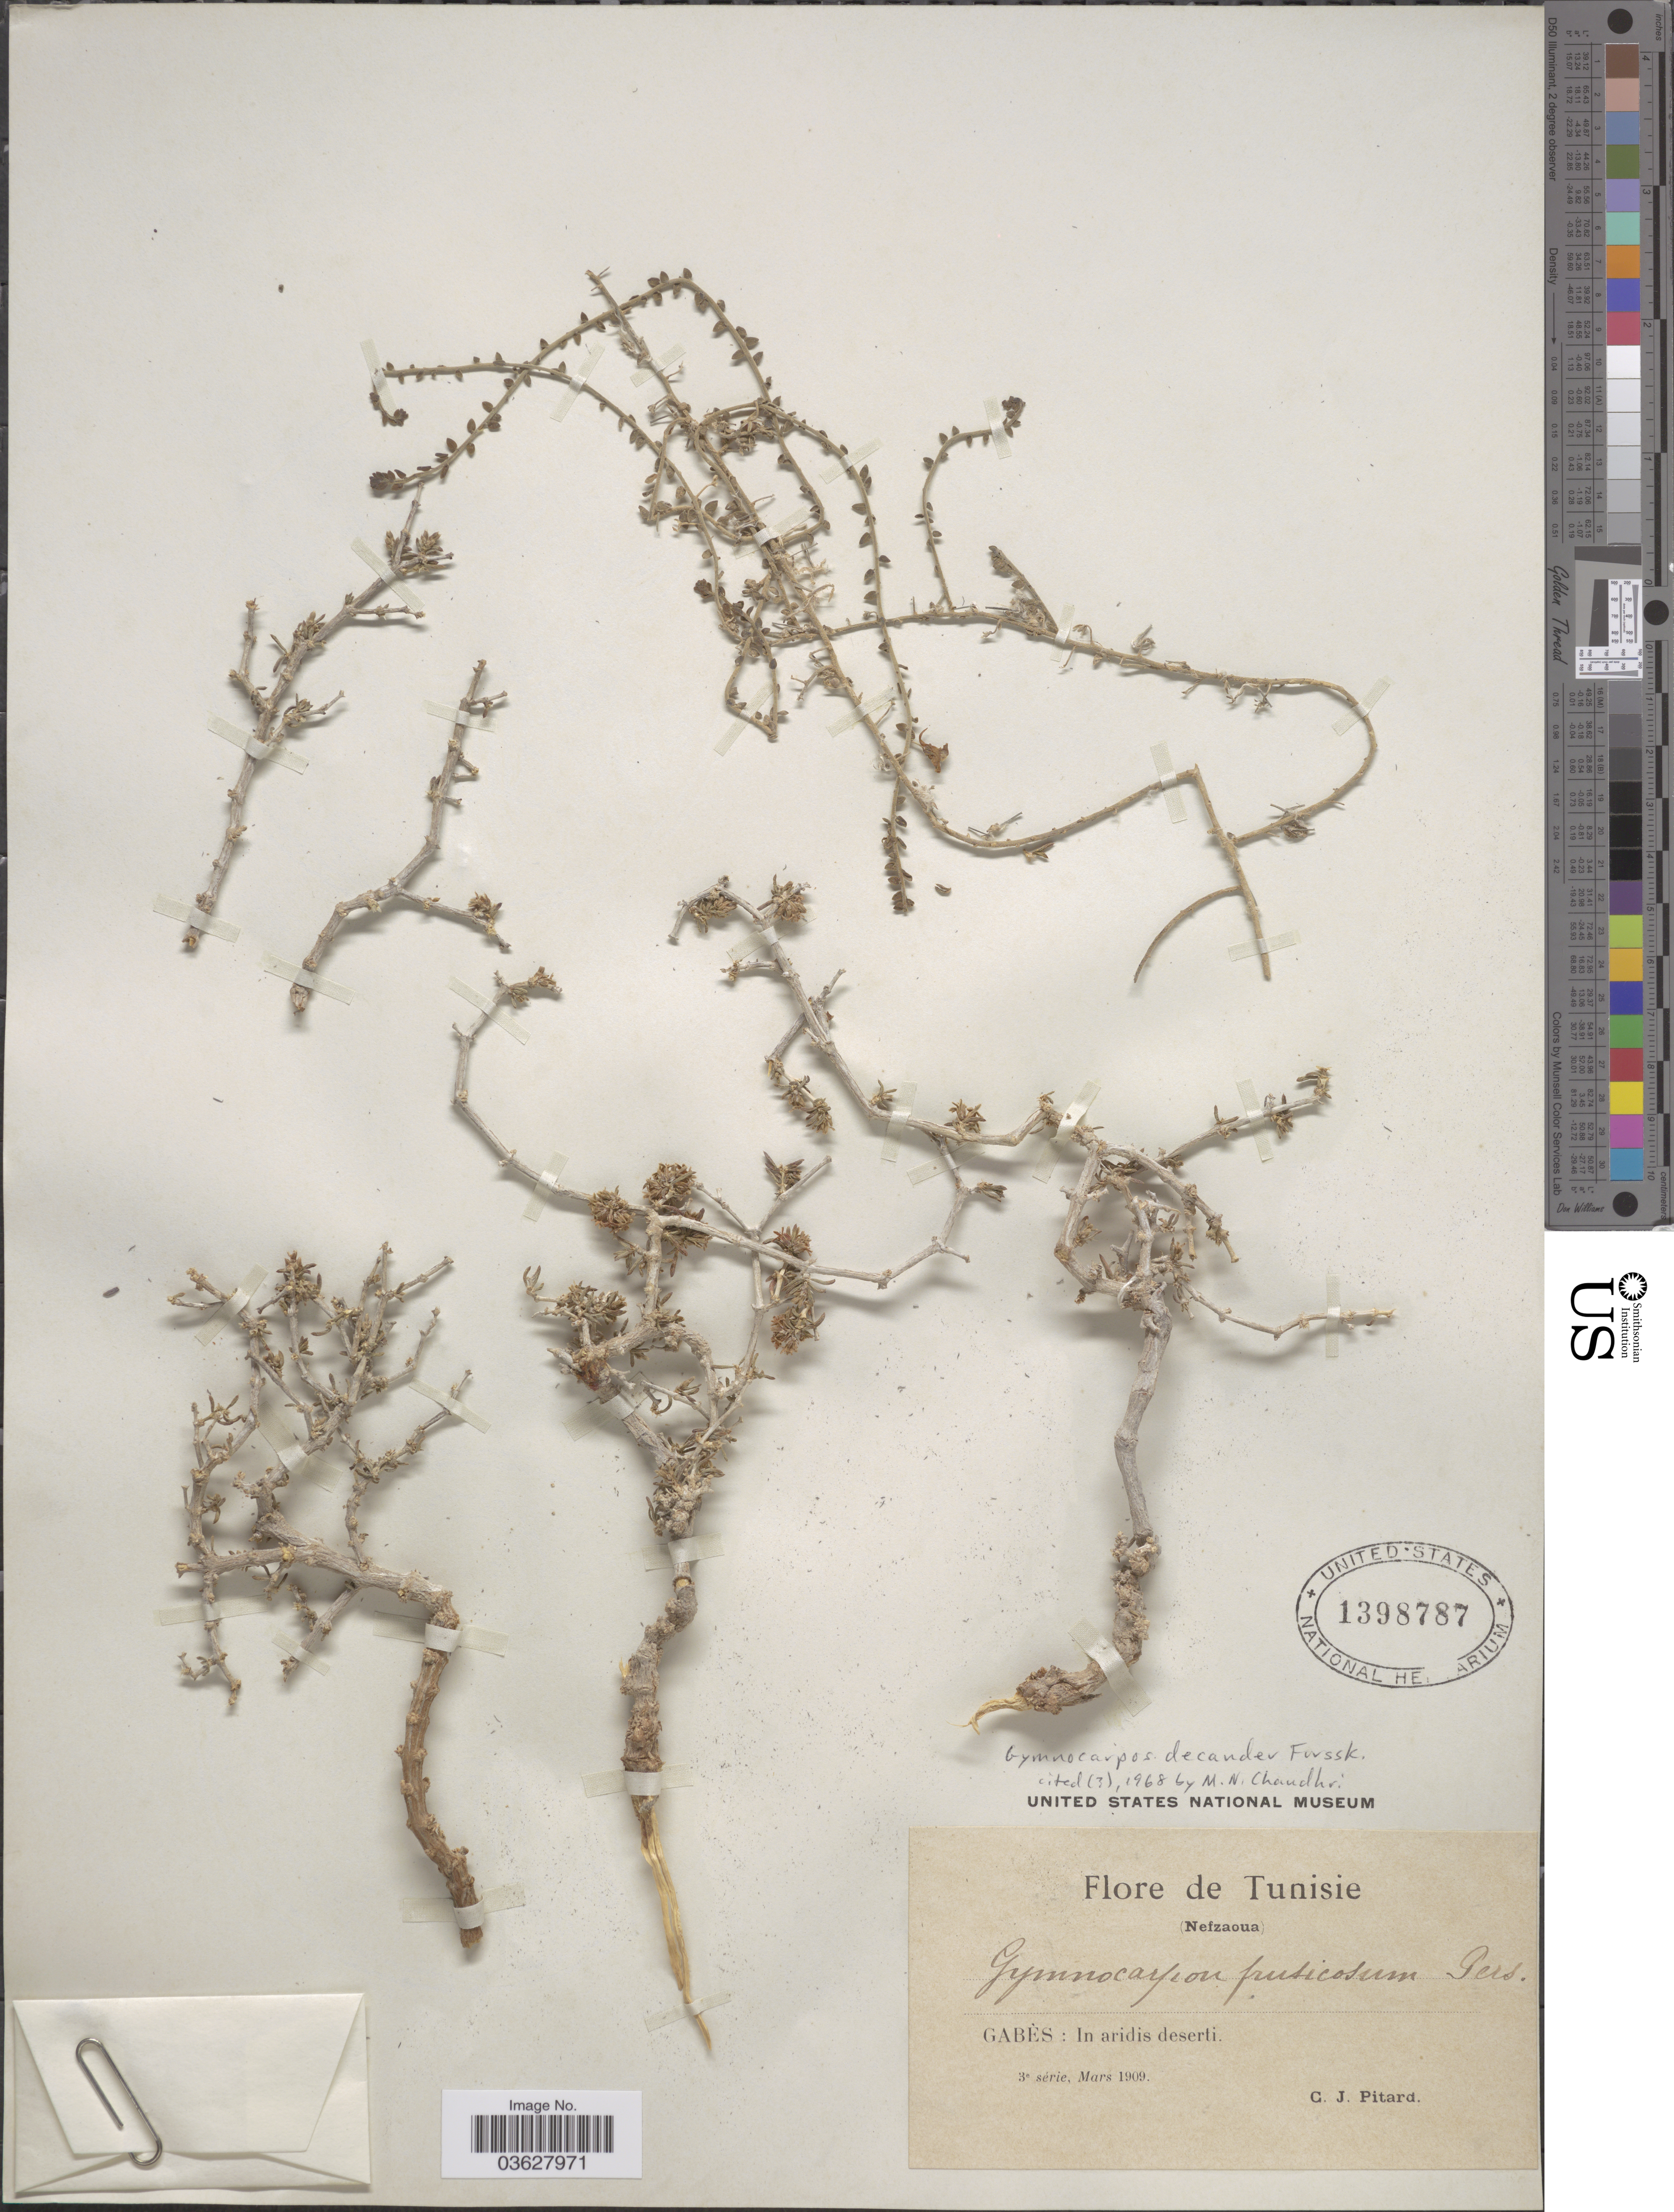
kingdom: Plantae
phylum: Tracheophyta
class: Magnoliopsida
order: Caryophyllales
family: Caryophyllaceae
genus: Gymnocarpos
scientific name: Gymnocarpos decander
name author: Forssk.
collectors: C. Pitard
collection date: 1909-03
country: Tunisia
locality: Nefzaoua. Gabès: In aridis deserti.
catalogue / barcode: US 1398787